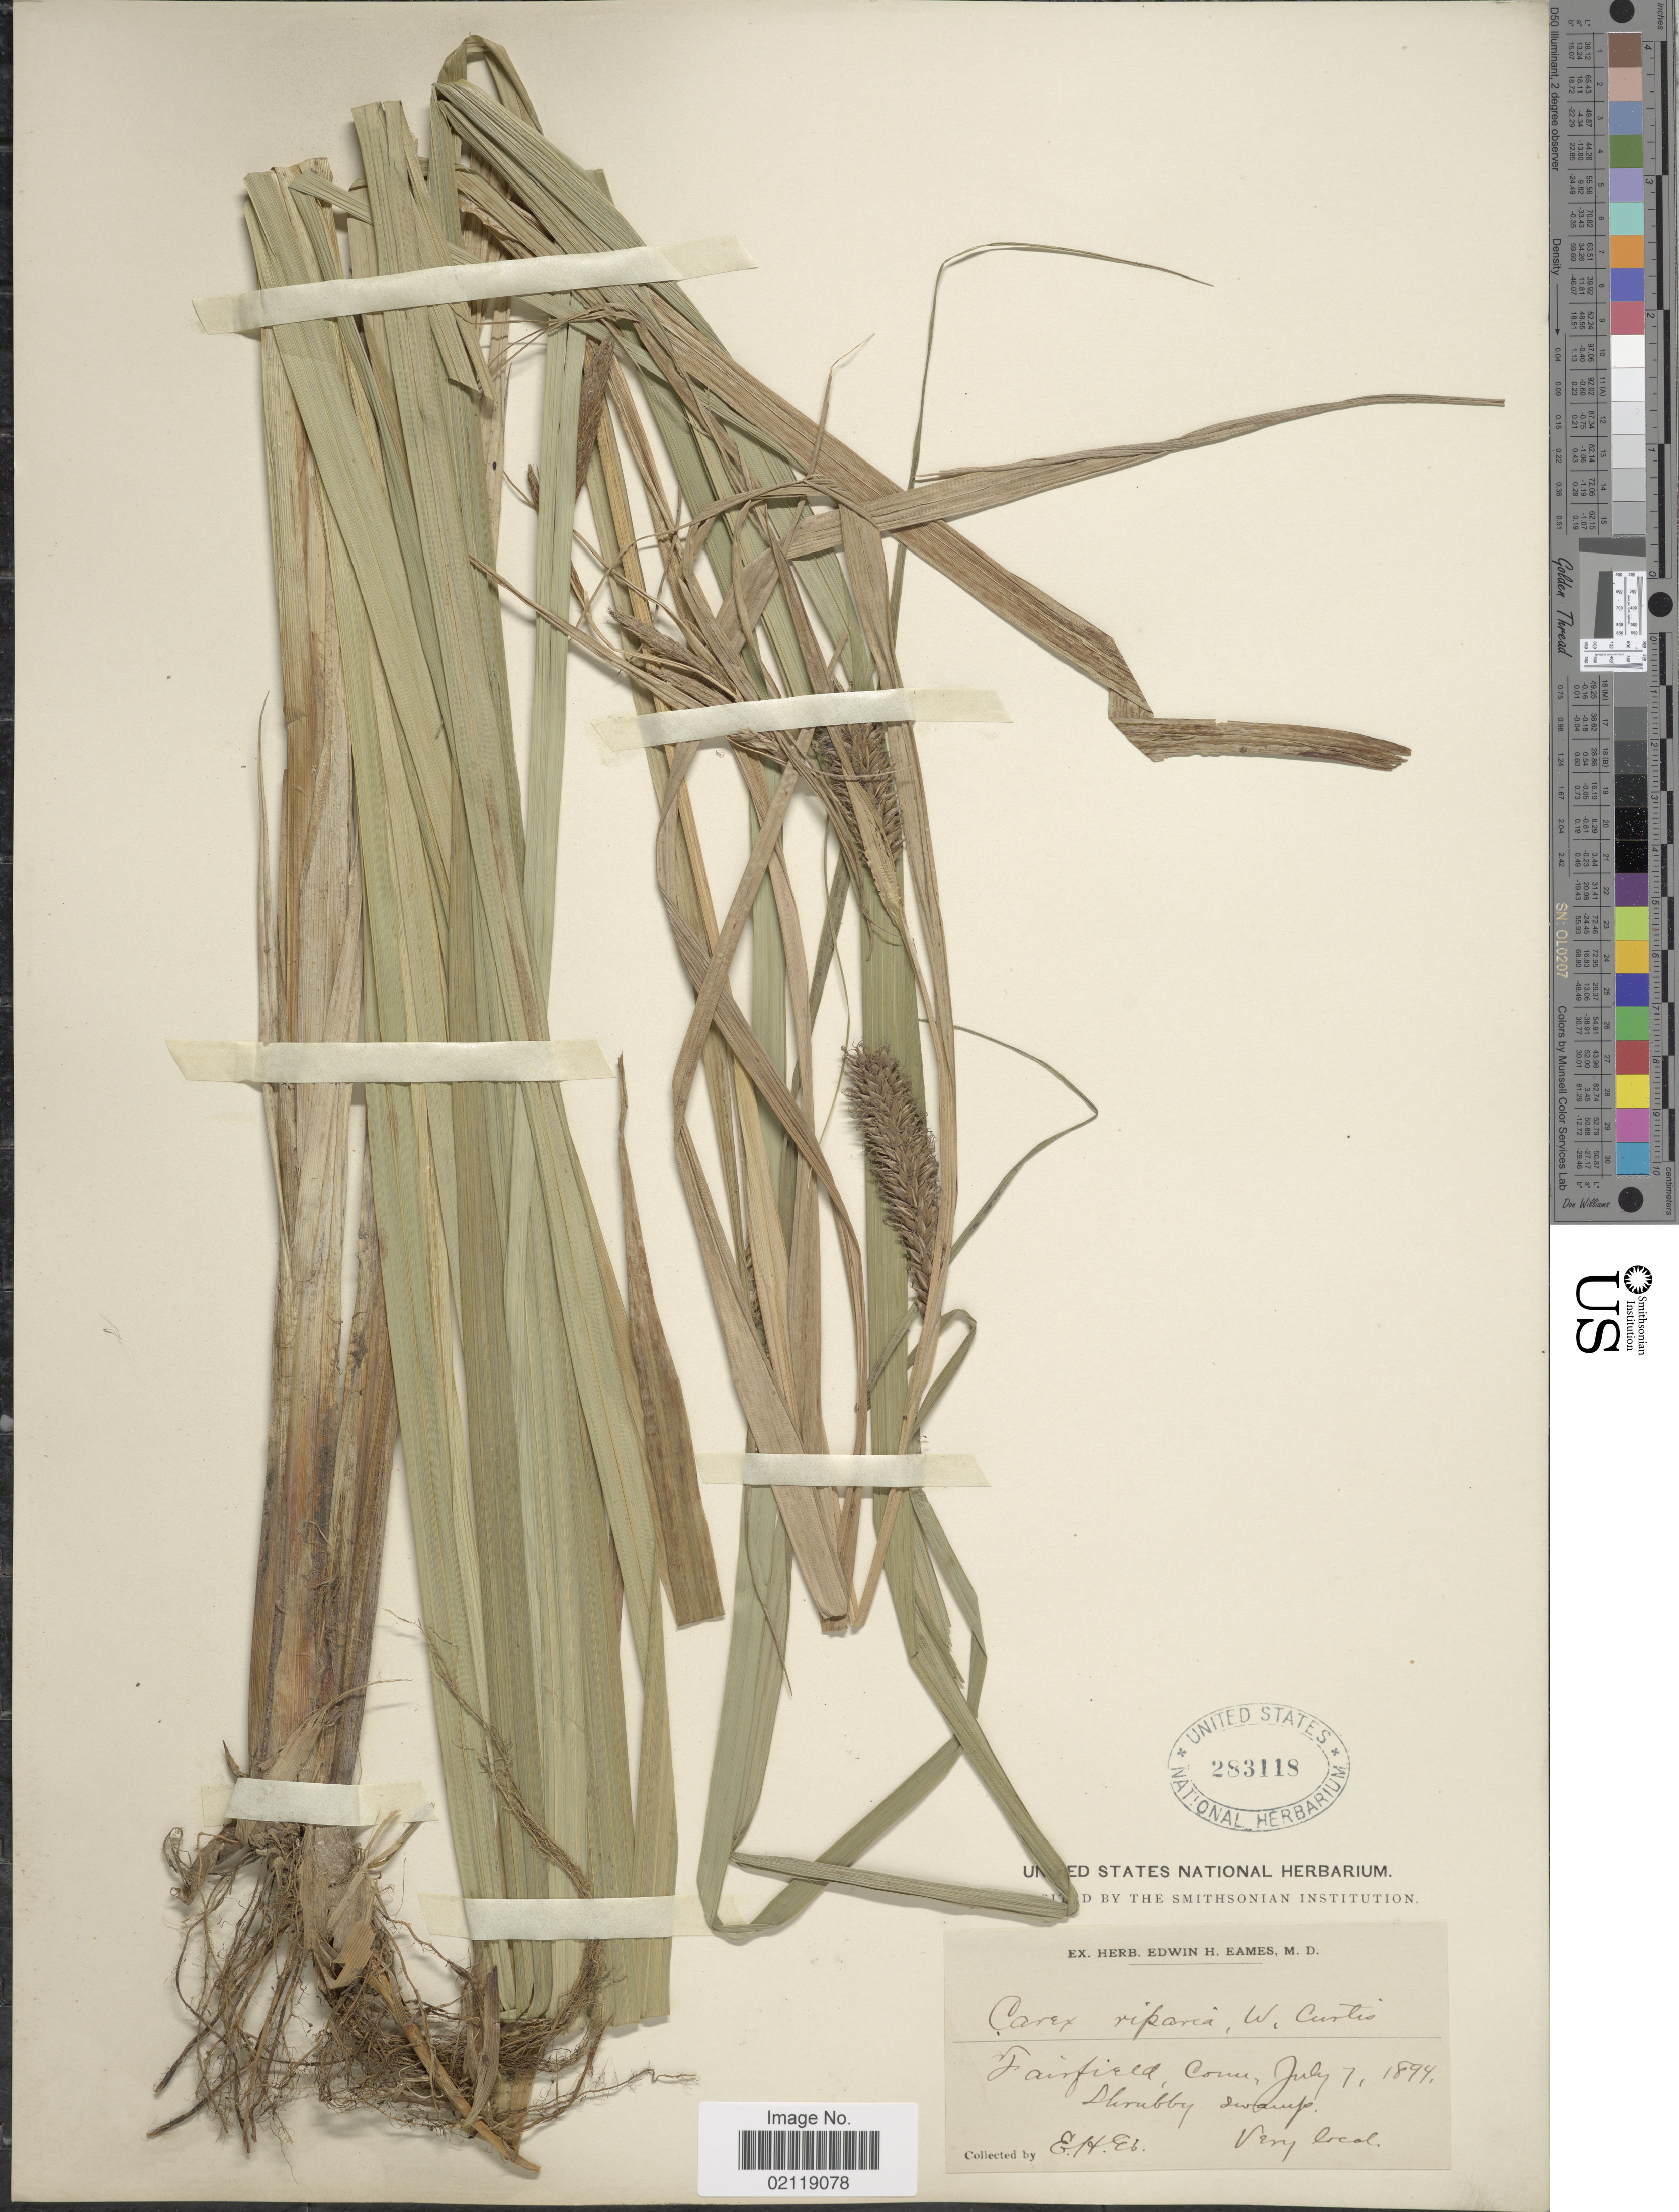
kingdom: Plantae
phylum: Tracheophyta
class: Liliopsida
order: Poales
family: Cyperaceae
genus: Carex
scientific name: Carex lacustris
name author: Willd.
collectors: E. H. Eames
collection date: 1894-07-07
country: United States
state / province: Connecticut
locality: Fairfield, Conn. Shrubby swamp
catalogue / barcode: US 283118